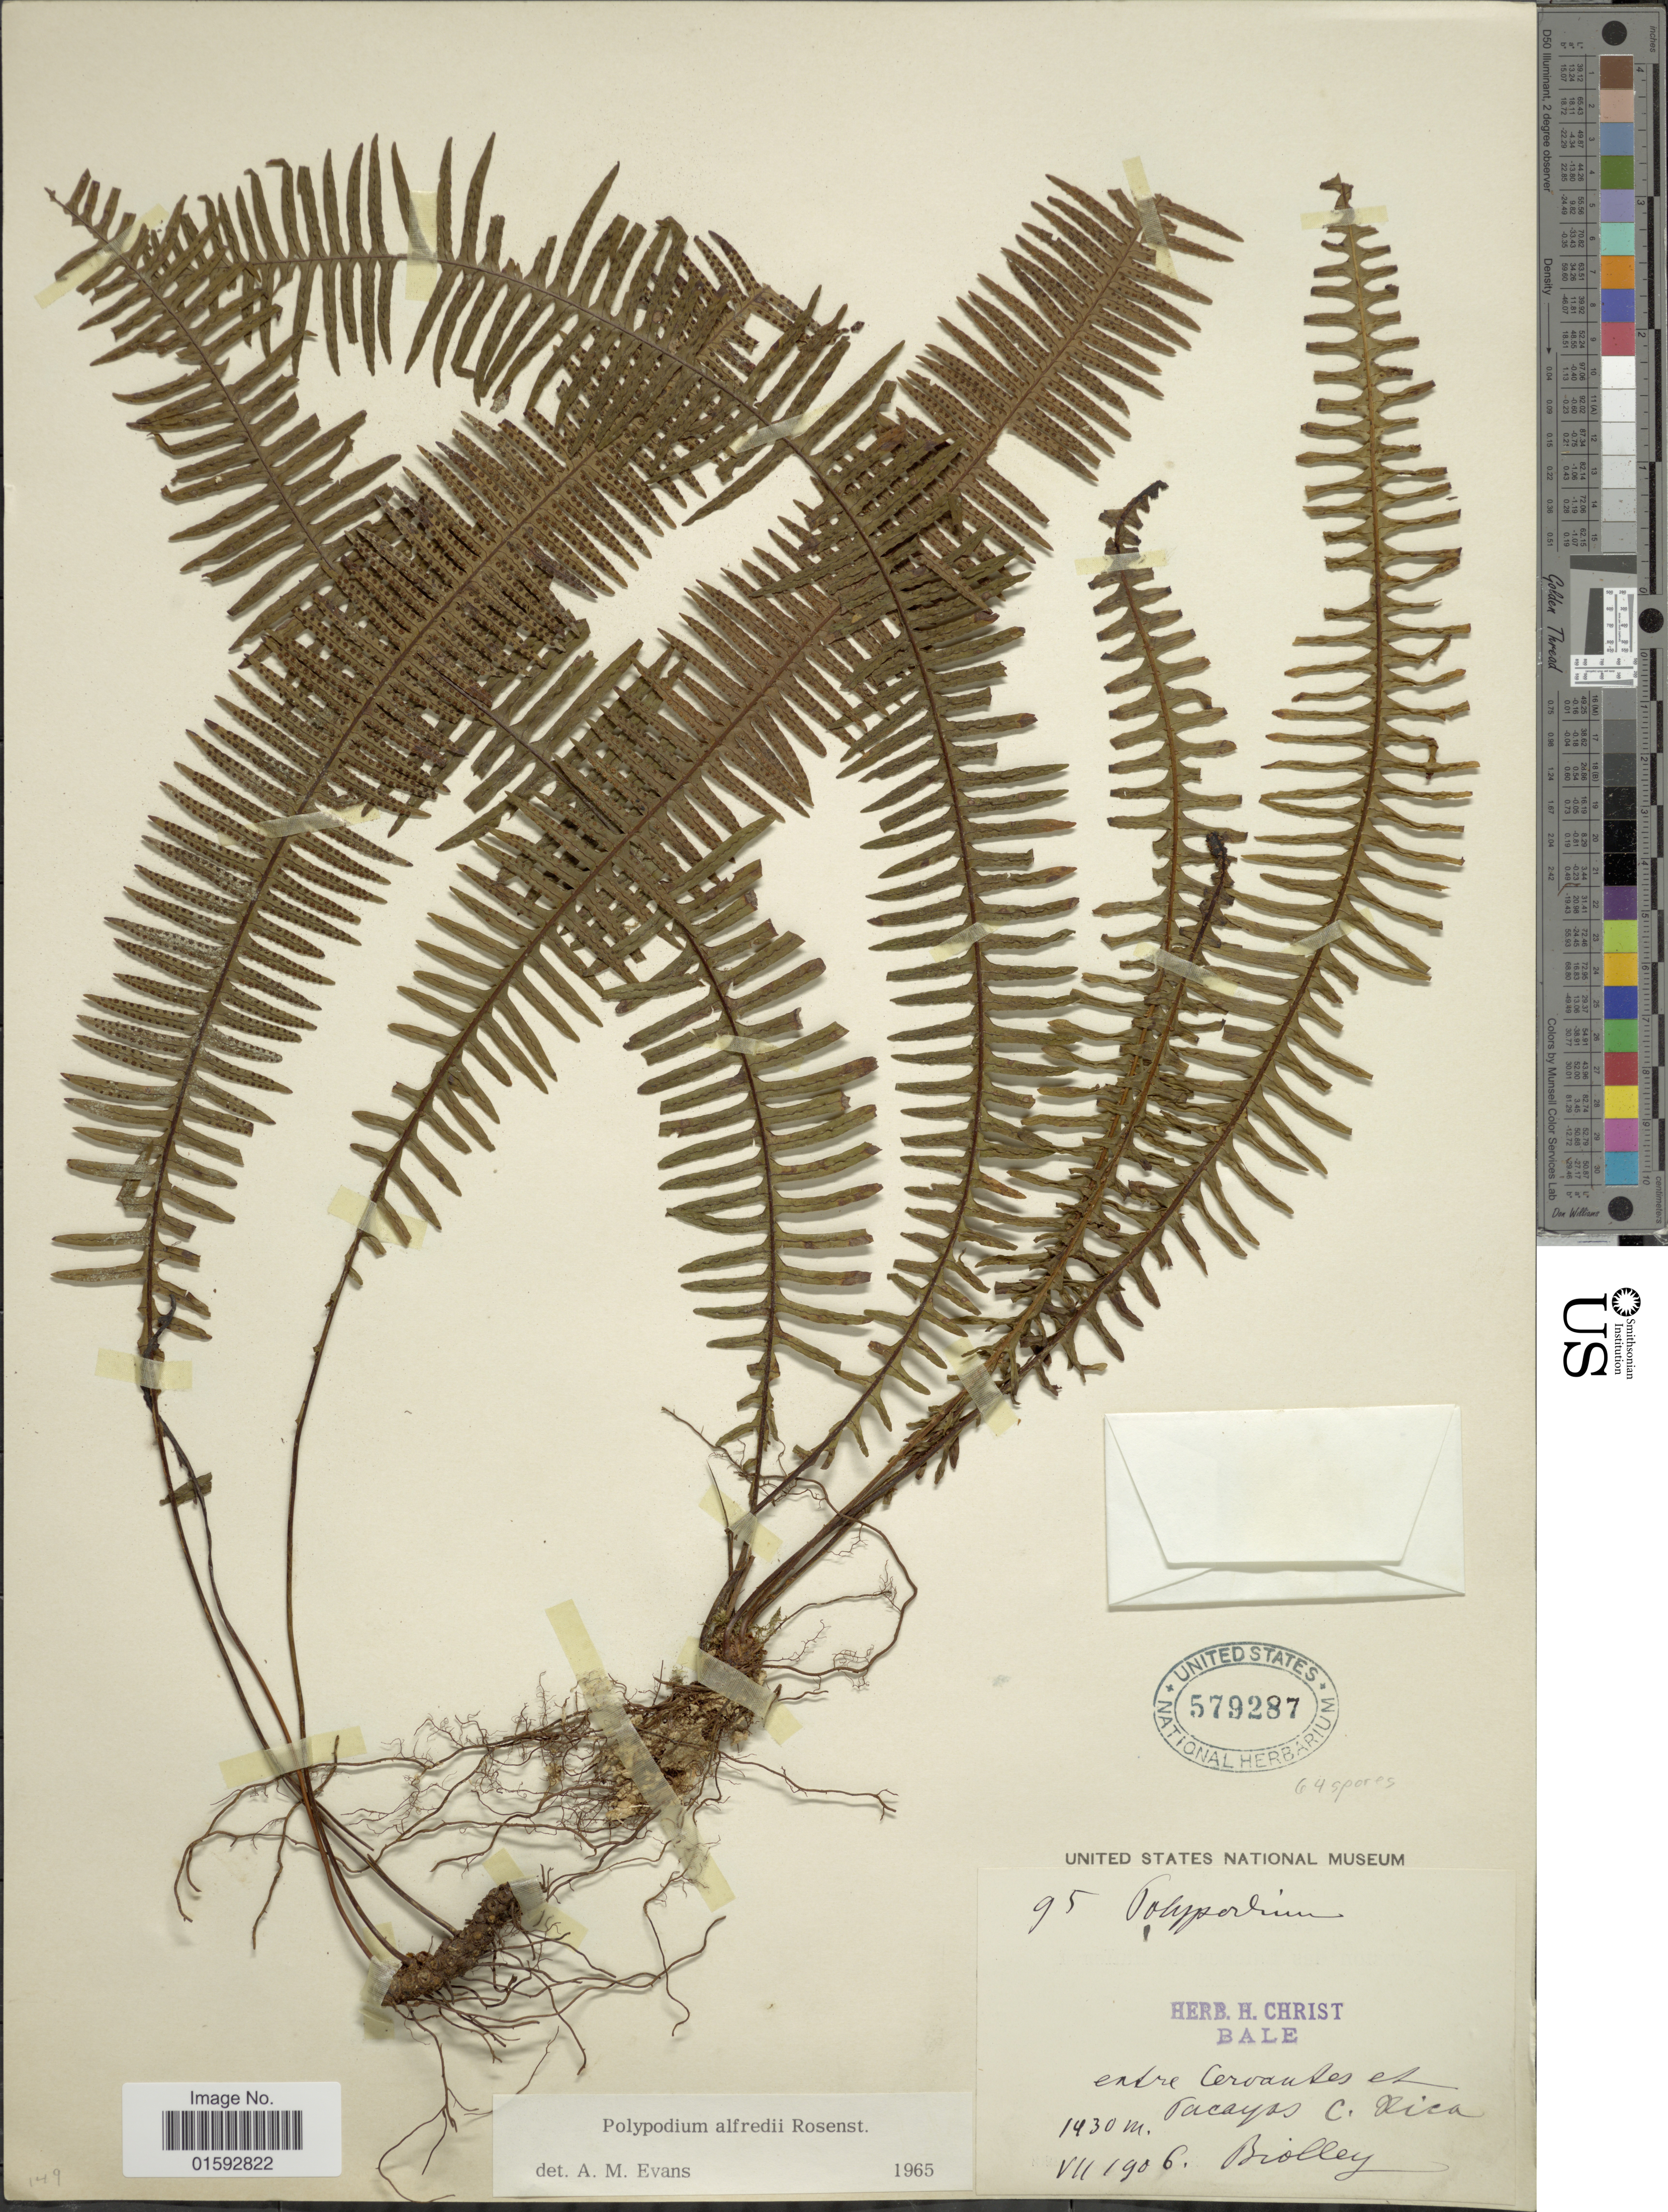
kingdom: Plantae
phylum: Tracheophyta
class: Polypodiopsida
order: Polypodiales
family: Polypodiaceae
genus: Pecluma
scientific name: Pecluma alfredii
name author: (Rosenst.) M.G. Price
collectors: P. Biolley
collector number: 95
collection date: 1906-07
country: Costa Rica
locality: Entre Cervautes et Tacayas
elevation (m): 1430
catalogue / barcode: US 579287